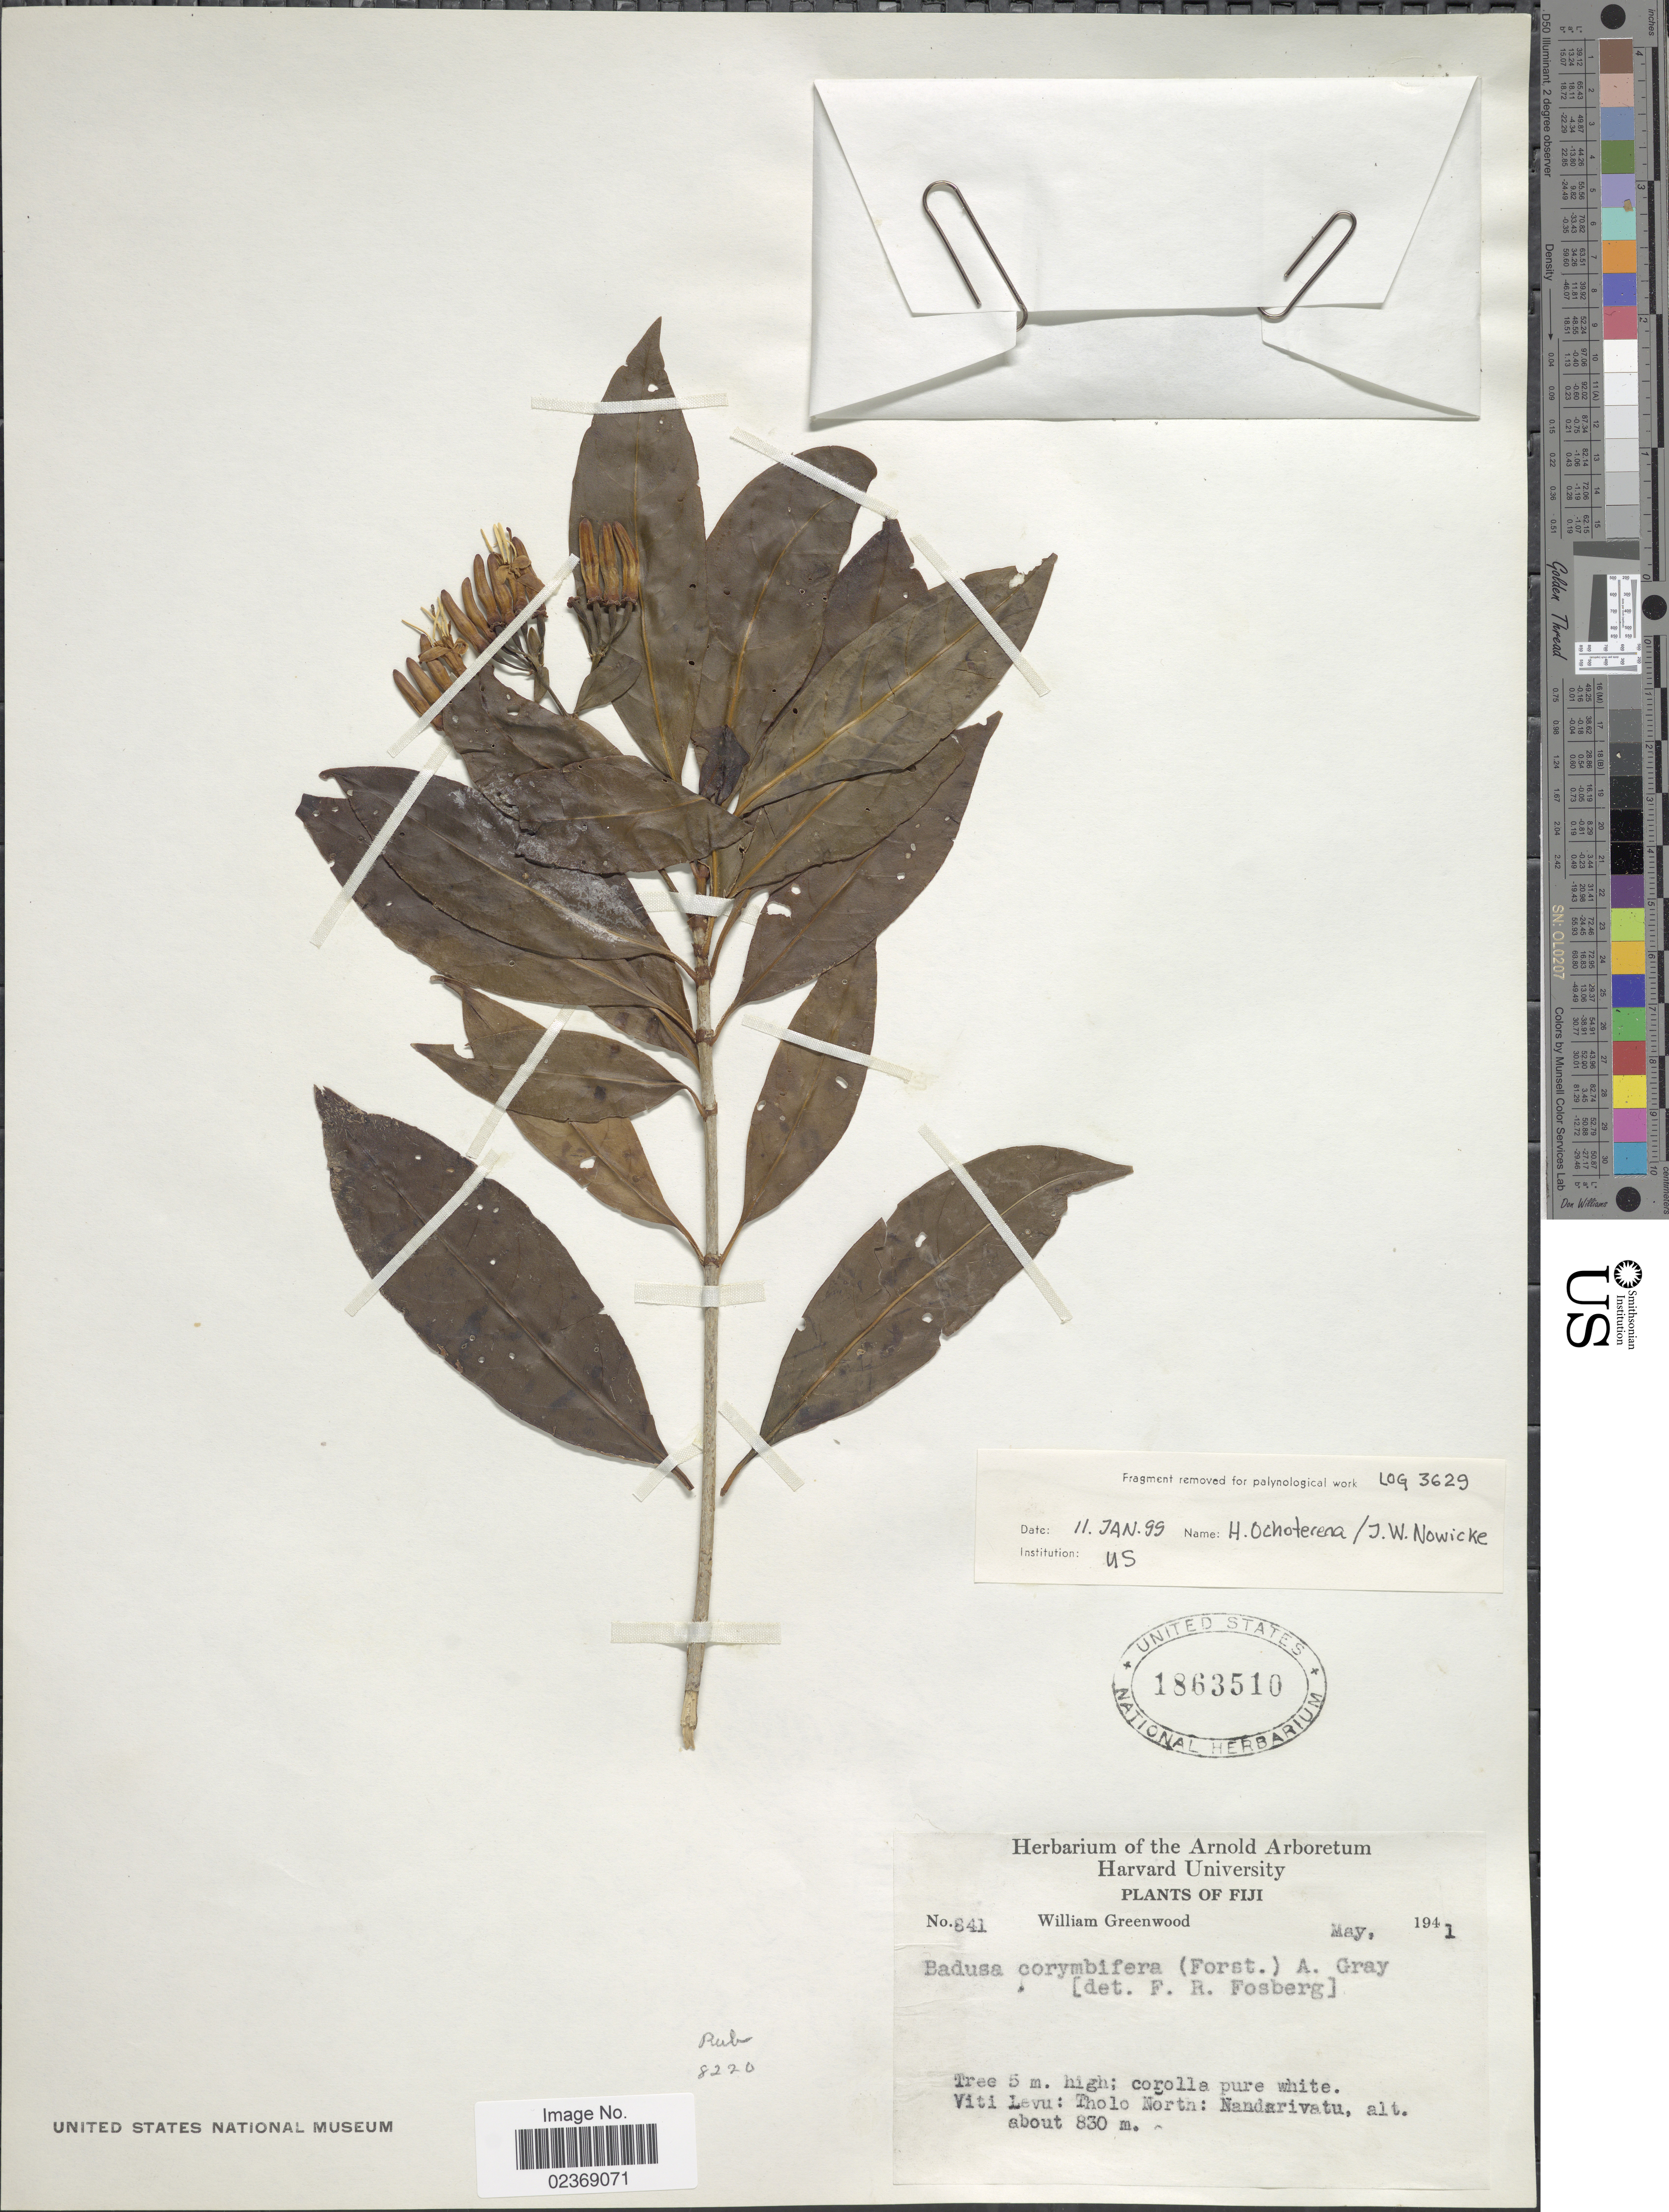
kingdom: Plantae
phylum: Tracheophyta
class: Magnoliopsida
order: Gentianales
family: Rubiaceae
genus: Badusa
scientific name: Badusa corymbifera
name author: (G. Forst.) A. Gray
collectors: W. Greenwood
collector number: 841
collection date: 1941-05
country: Fiji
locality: Viti Levu: Tholo North: Nandarivatu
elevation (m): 830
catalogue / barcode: US 1863510